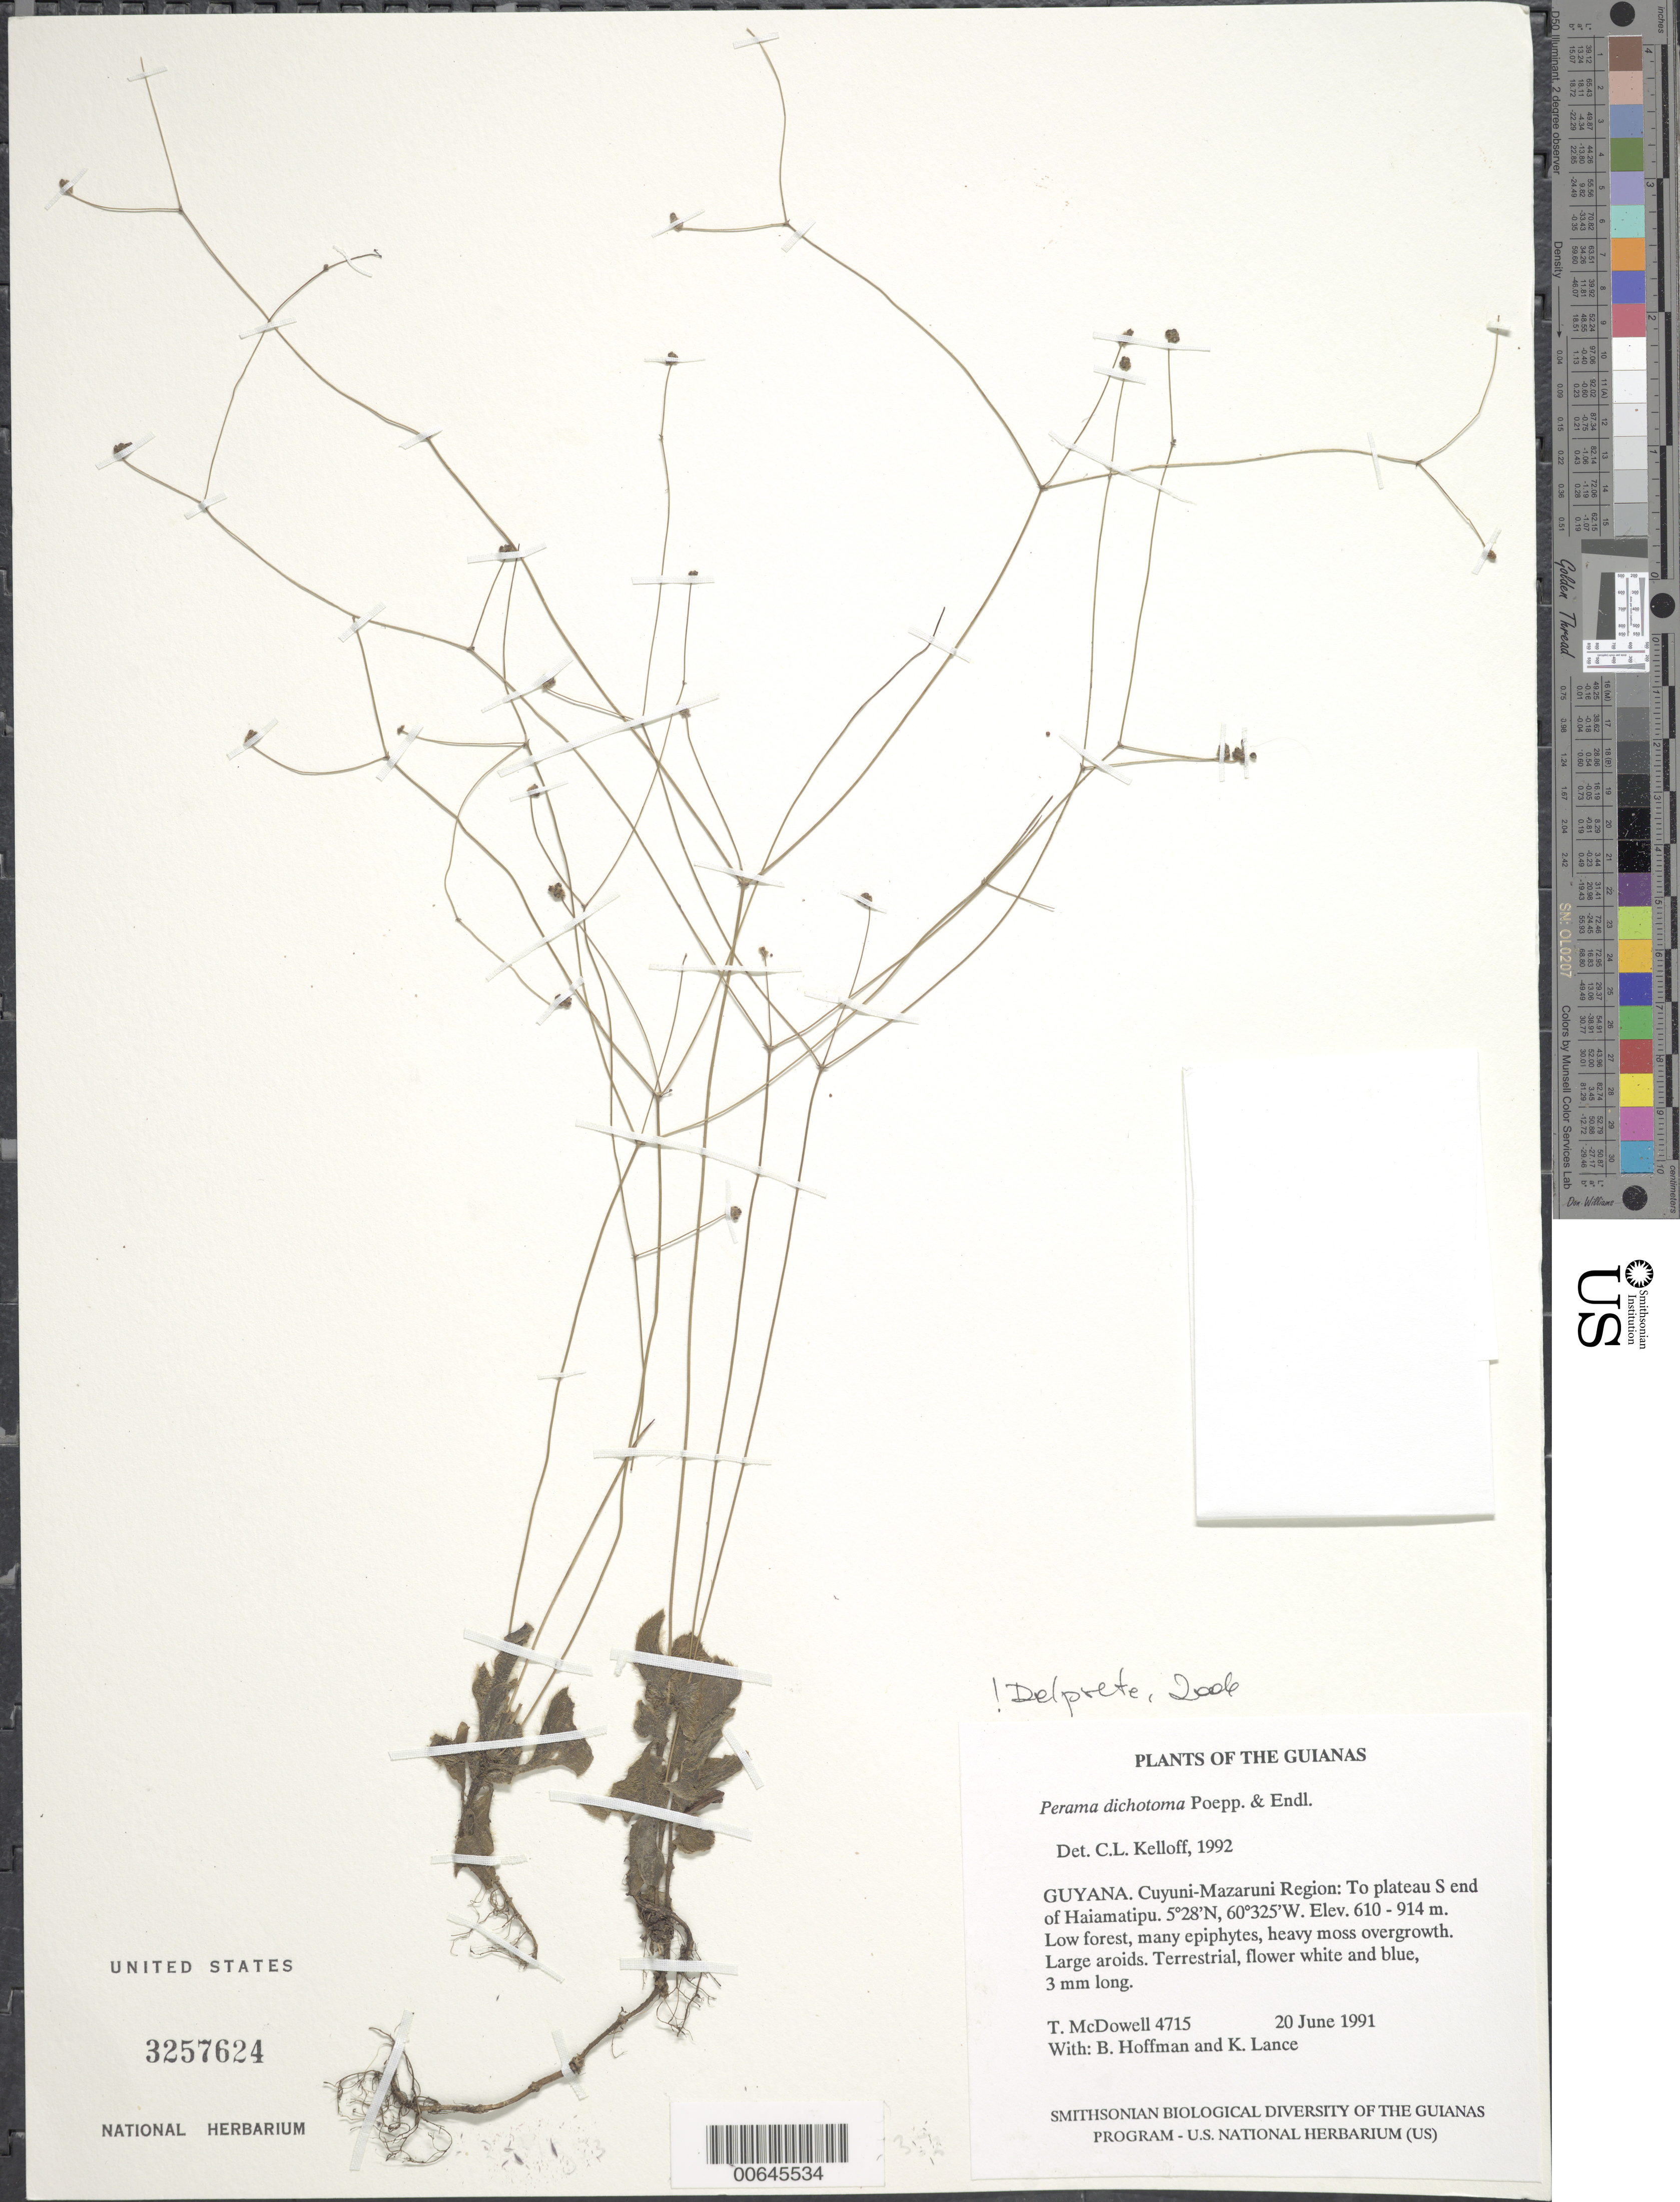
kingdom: Plantae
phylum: Tracheophyta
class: Magnoliopsida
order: Gentianales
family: Rubiaceae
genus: Perama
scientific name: Perama dichotoma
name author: Poepp.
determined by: Delprete, P. G., Herb. de Guyane Cay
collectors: T. McDowell, B. Hoffman & K. Lance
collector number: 4715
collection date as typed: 20 June 1991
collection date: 1991-06-20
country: Guyana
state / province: Cuyuni-Mazaruni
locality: To plateau at South end of Haiamatipu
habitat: Low forest, many epiphytes, heavy moss overgrowth. Large aroids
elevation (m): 610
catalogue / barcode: US 3257624